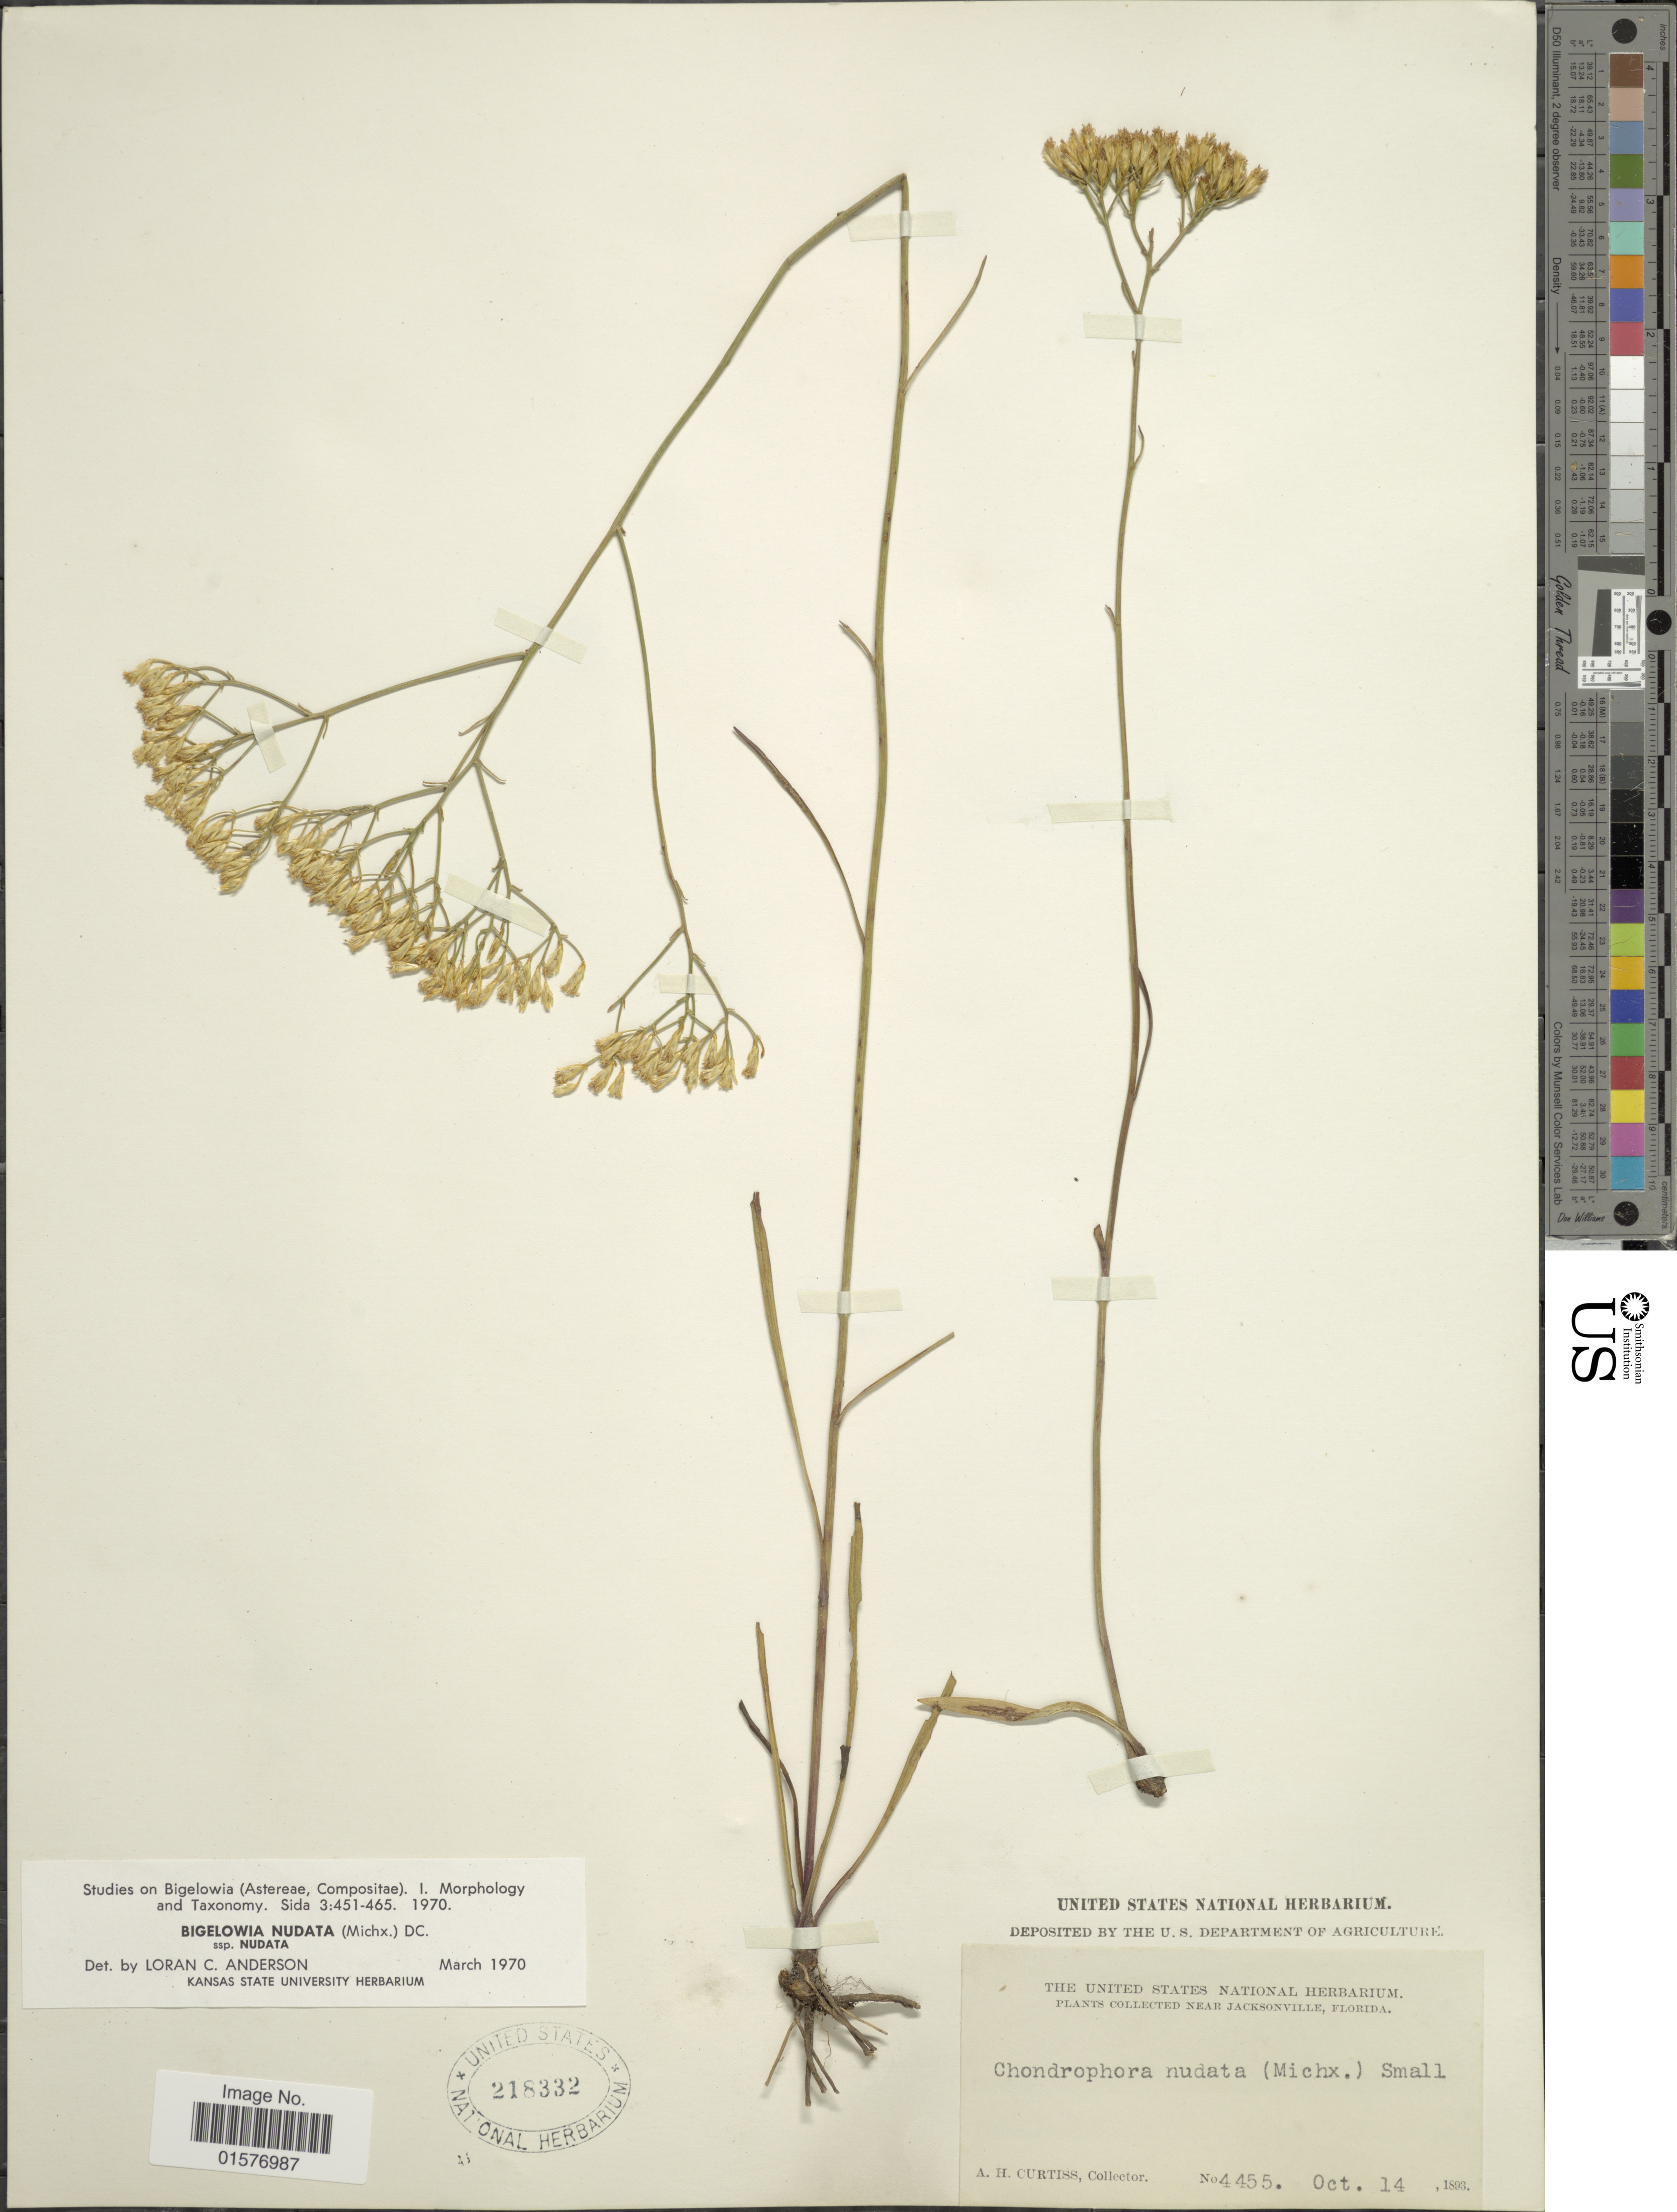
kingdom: Plantae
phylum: Tracheophyta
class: Magnoliopsida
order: Asterales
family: Asteraceae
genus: Bigelowia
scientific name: Bigelowia nudata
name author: (Michx.) DC.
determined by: Urbatsch, Lowell E., Curator (LSU), Louisiana State University (UNITED STATES)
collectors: A. H. Curtiss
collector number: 4455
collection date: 1893-10-14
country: United States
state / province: Florida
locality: Collected Near Jacksonville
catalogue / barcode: US 218332